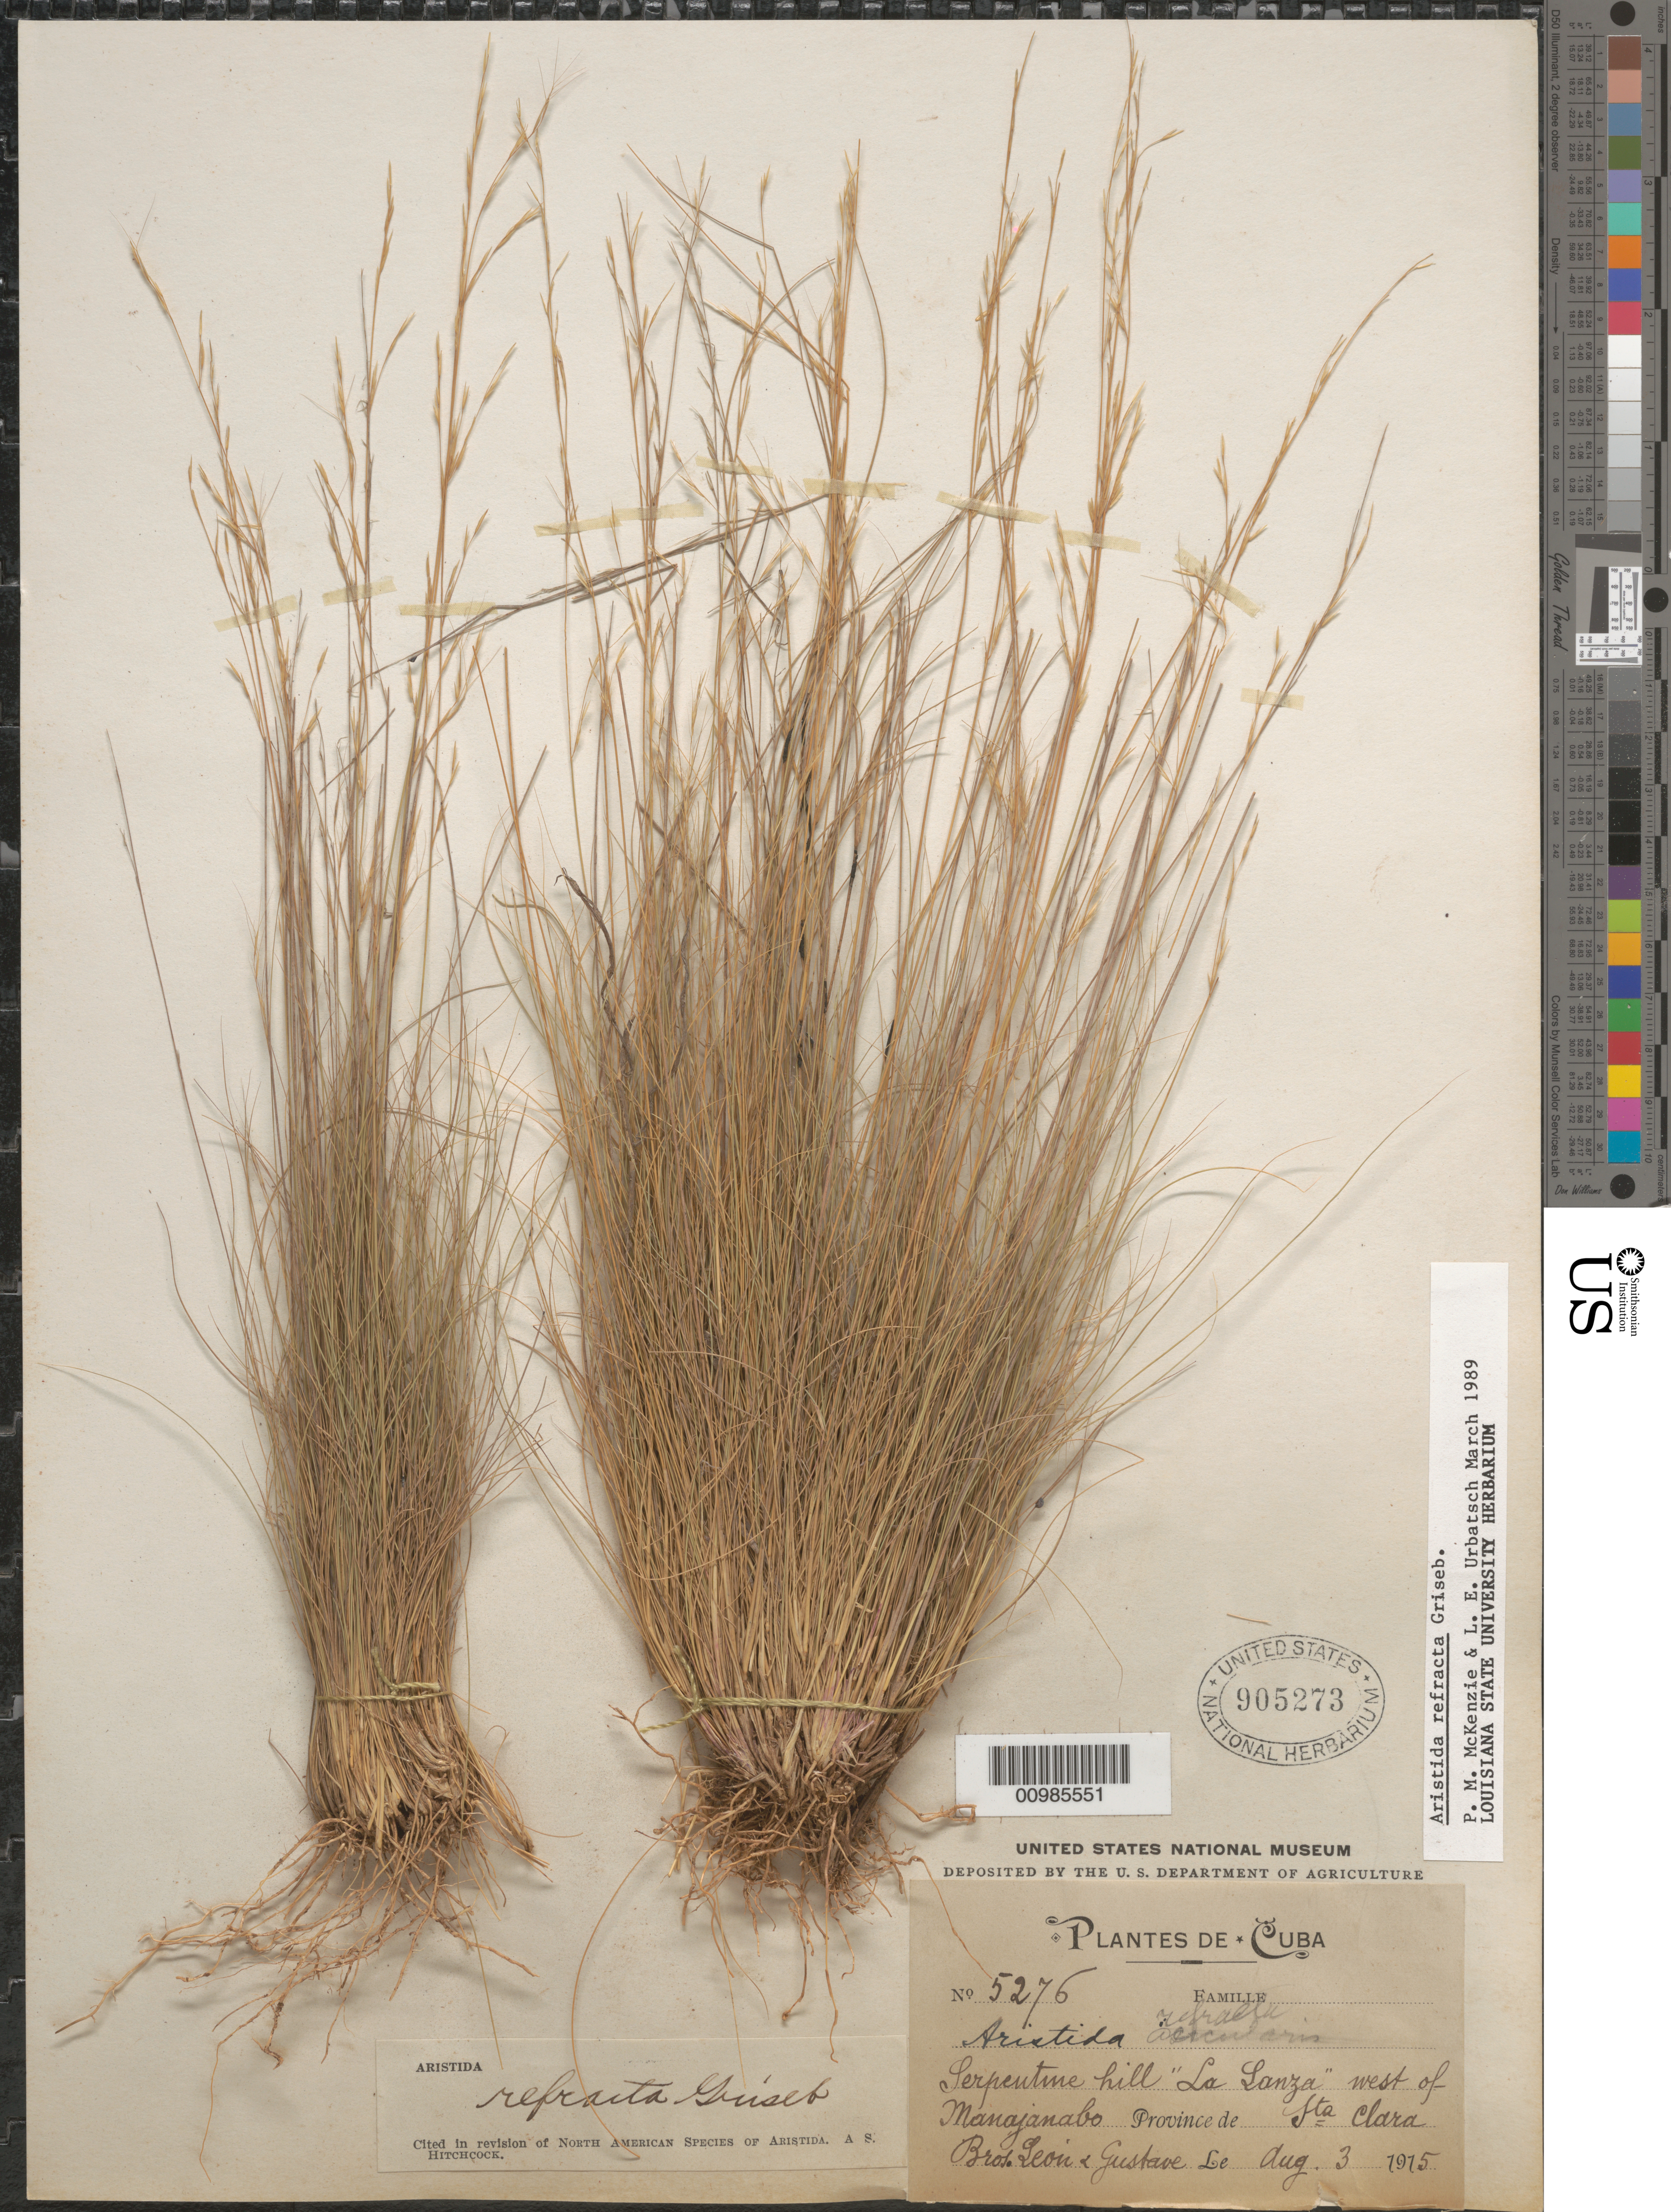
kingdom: Plantae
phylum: Tracheophyta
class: Liliopsida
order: Poales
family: Poaceae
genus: Aristida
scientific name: Aristida refracta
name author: Griseb.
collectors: Bro. León & J. Gustav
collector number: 5276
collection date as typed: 03 Aug 1915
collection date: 1915-08-03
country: Cuba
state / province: Villa Clara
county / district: Santa Clara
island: Cuba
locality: Manajanabo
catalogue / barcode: US 905273